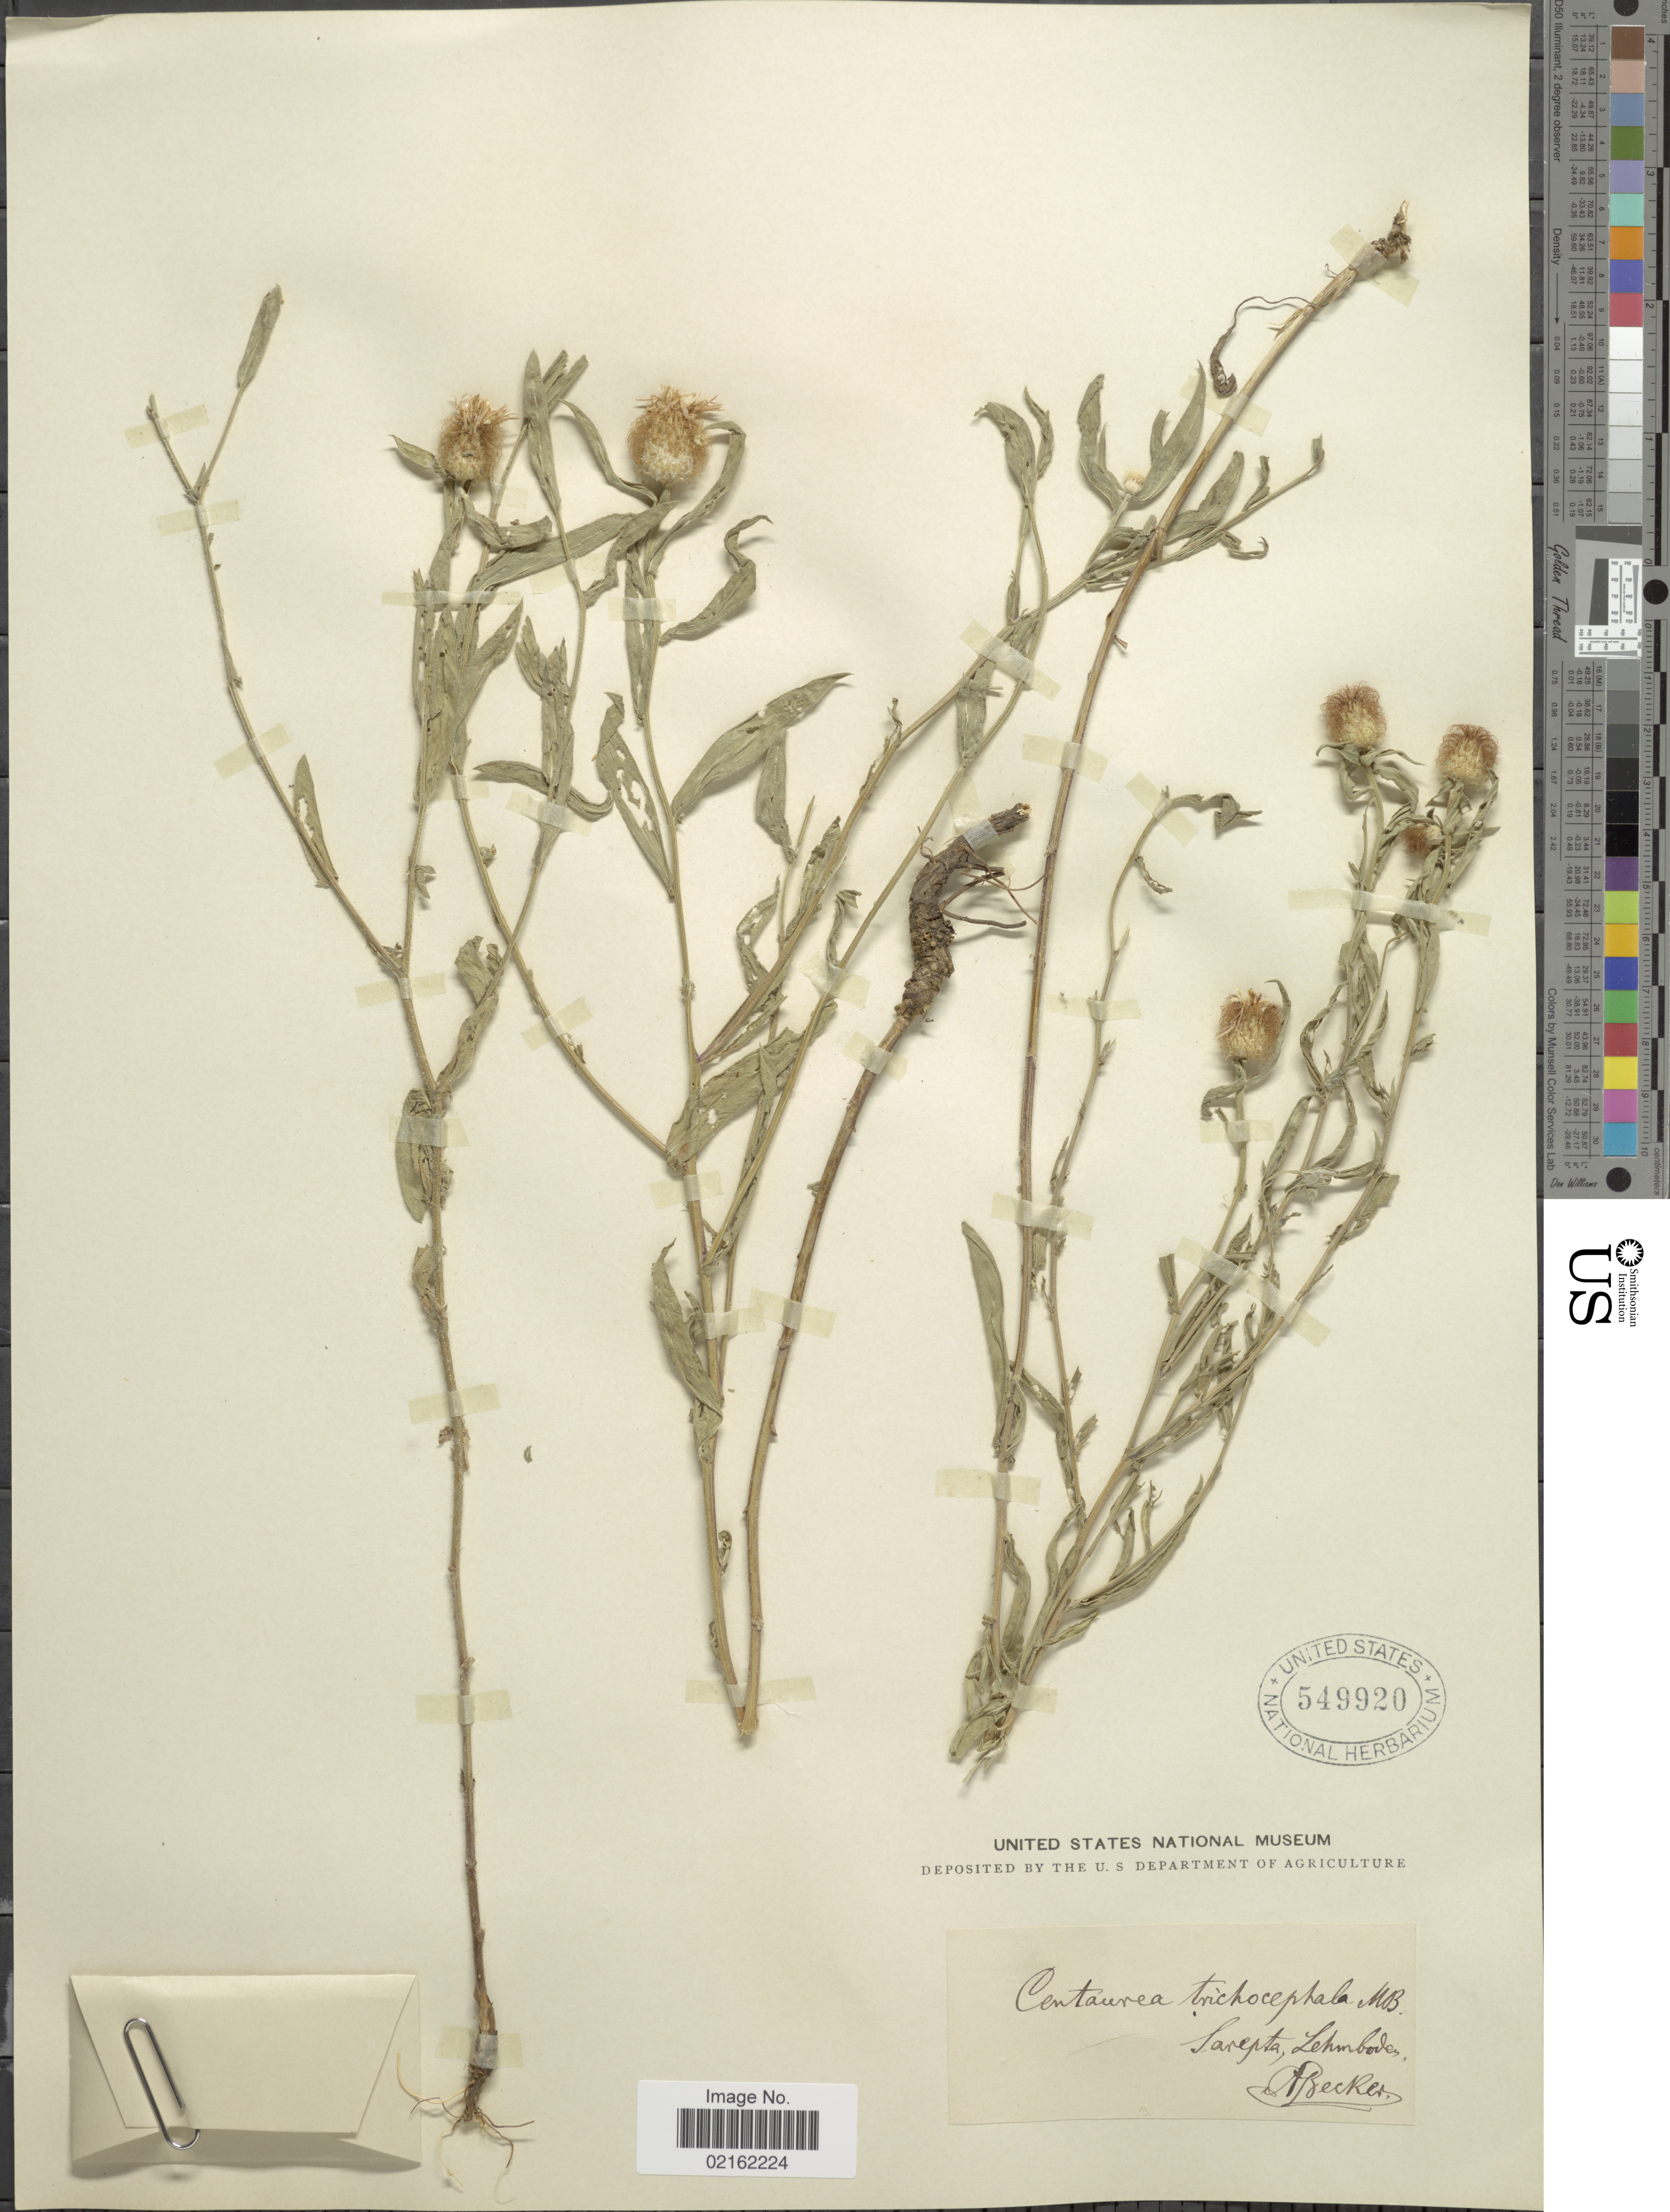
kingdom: Plantae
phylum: Tracheophyta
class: Magnoliopsida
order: Asterales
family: Asteraceae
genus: Centaurea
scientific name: Centaurea trichocephala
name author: M. Bieb. ex Willd.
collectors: A. Becker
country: Russian Federation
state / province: Volgograd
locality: Sarepta, Lehmboden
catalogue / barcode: US 549920